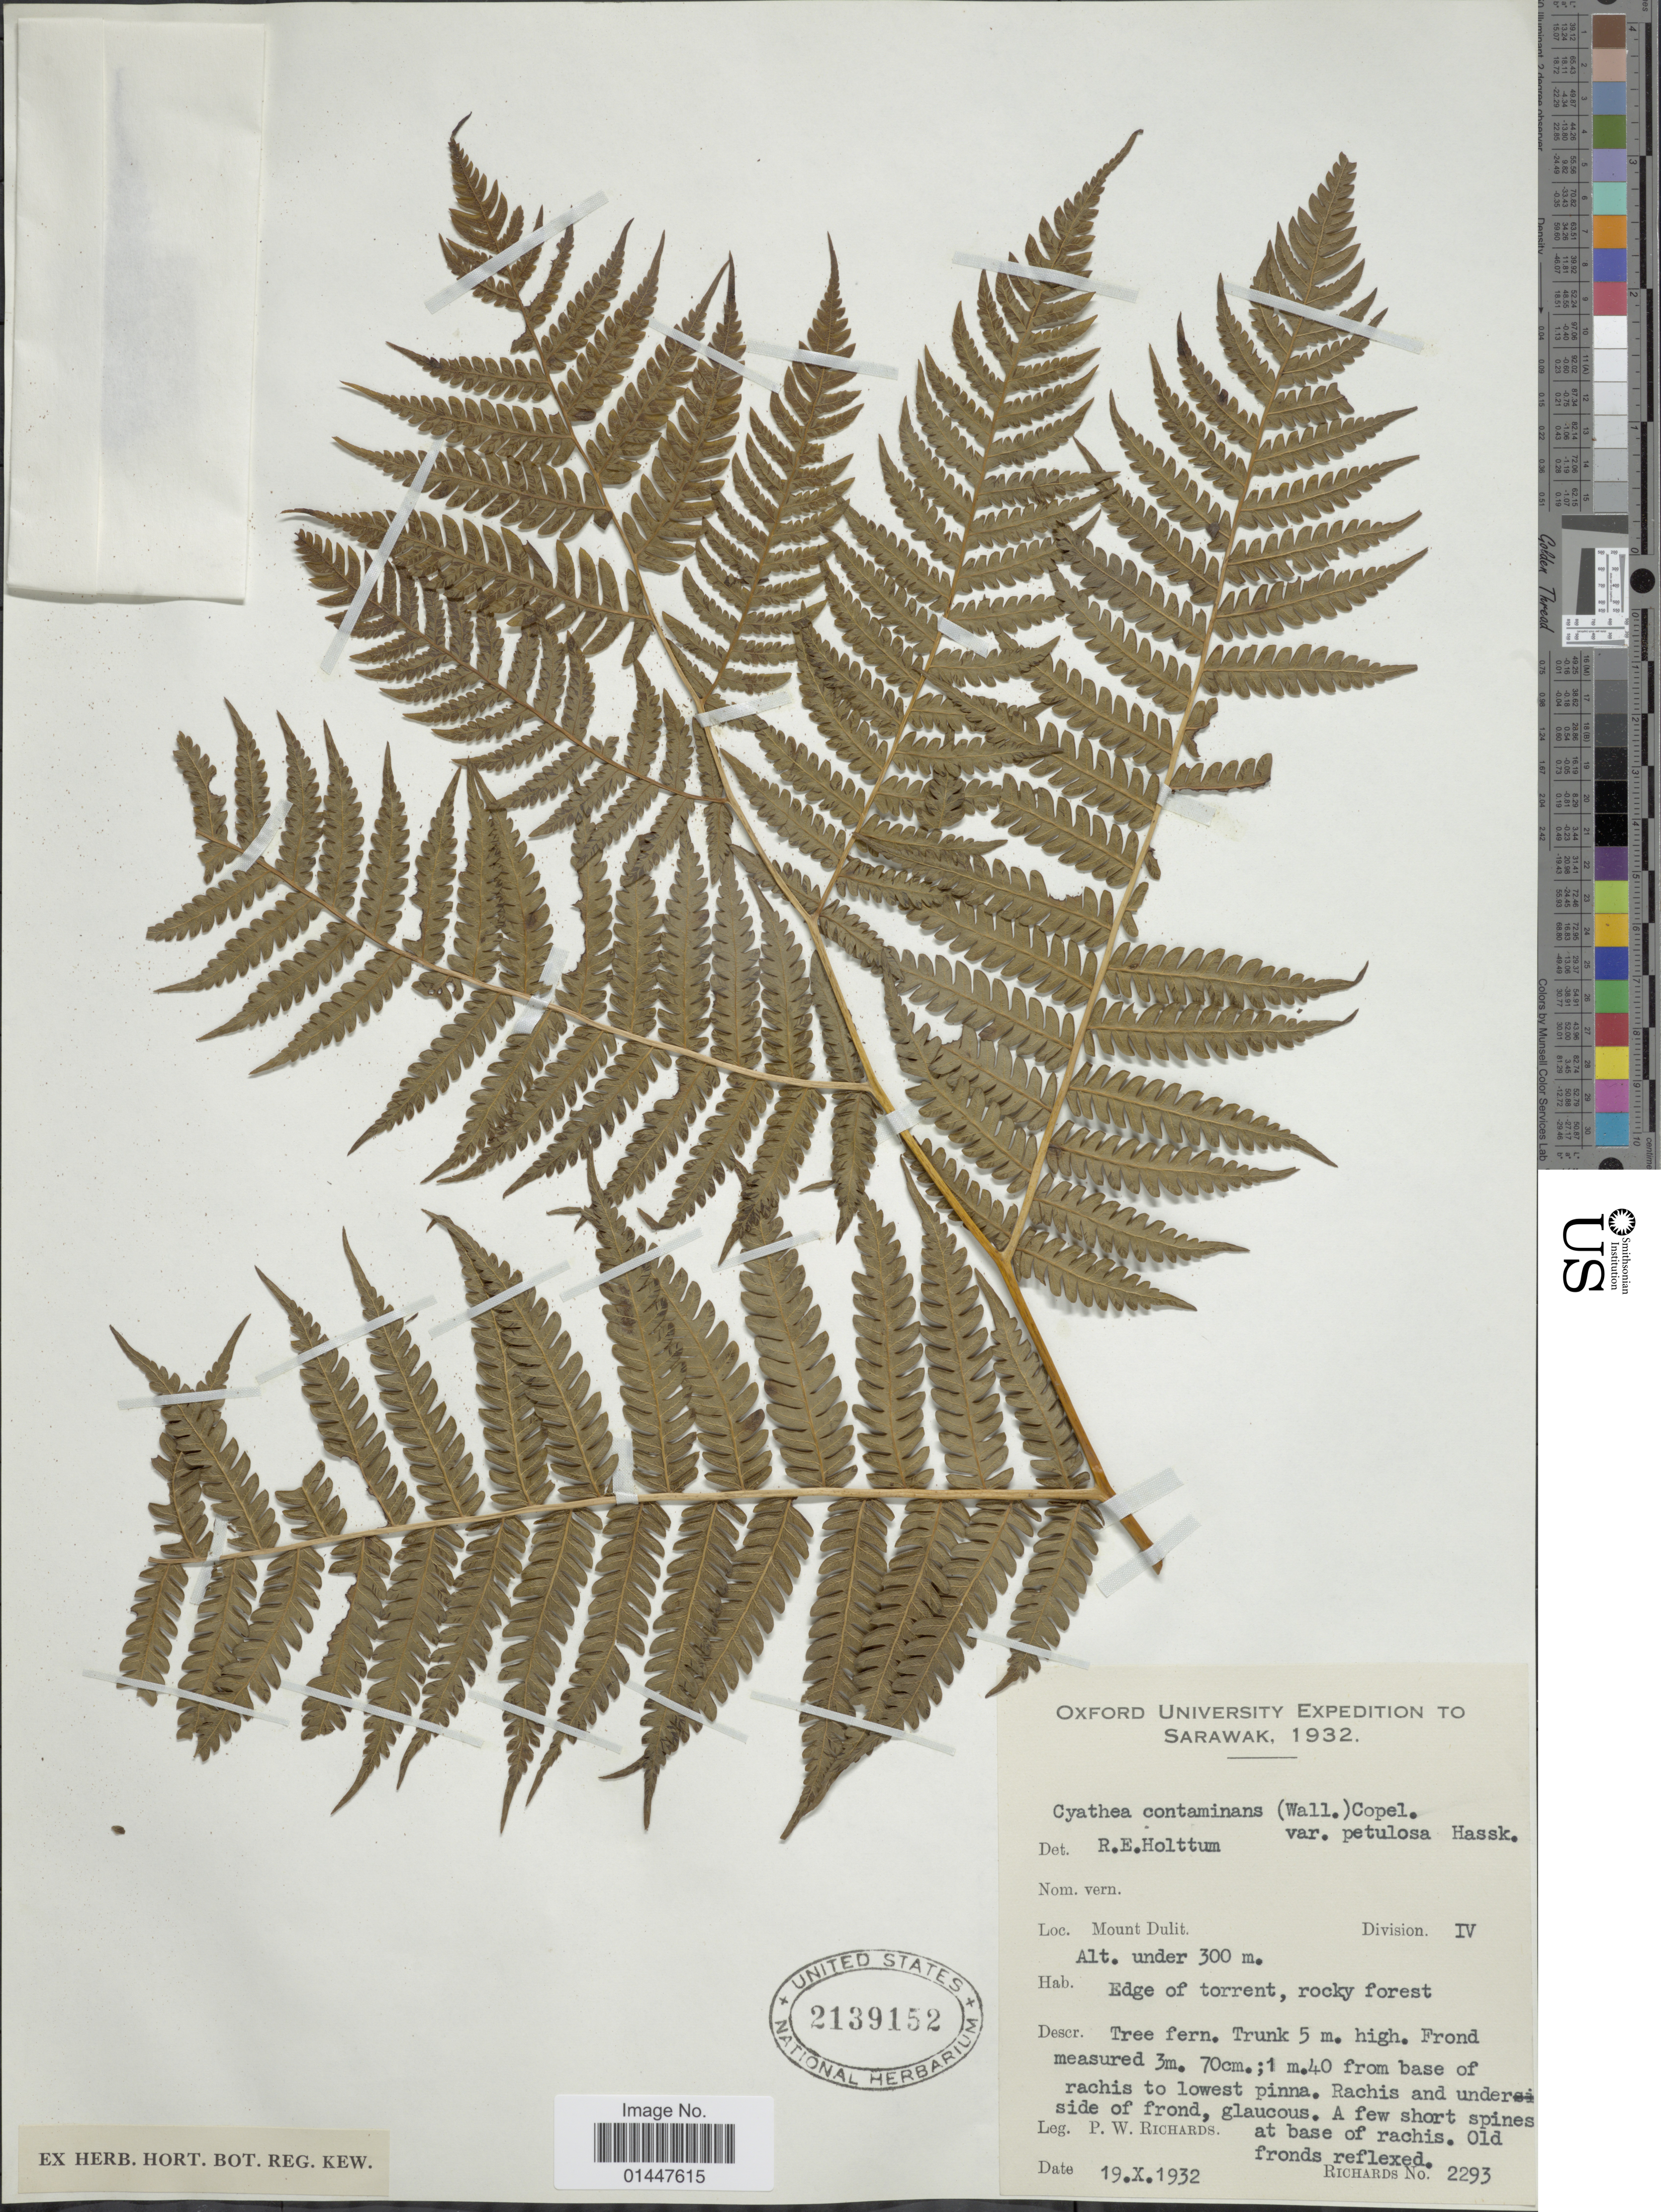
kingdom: Plantae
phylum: Tracheophyta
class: Polypodiopsida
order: Cyatheales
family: Cyatheaceae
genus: Sphaeropteris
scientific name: Sphaeropteris glauca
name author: (Blume) R.M. Tryon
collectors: P. Richards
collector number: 2293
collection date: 1932-10-19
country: Malaysia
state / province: Sarawak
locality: Mount Dulit. Division 4. edge of torrent, rocky forest.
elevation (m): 300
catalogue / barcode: US 2139152